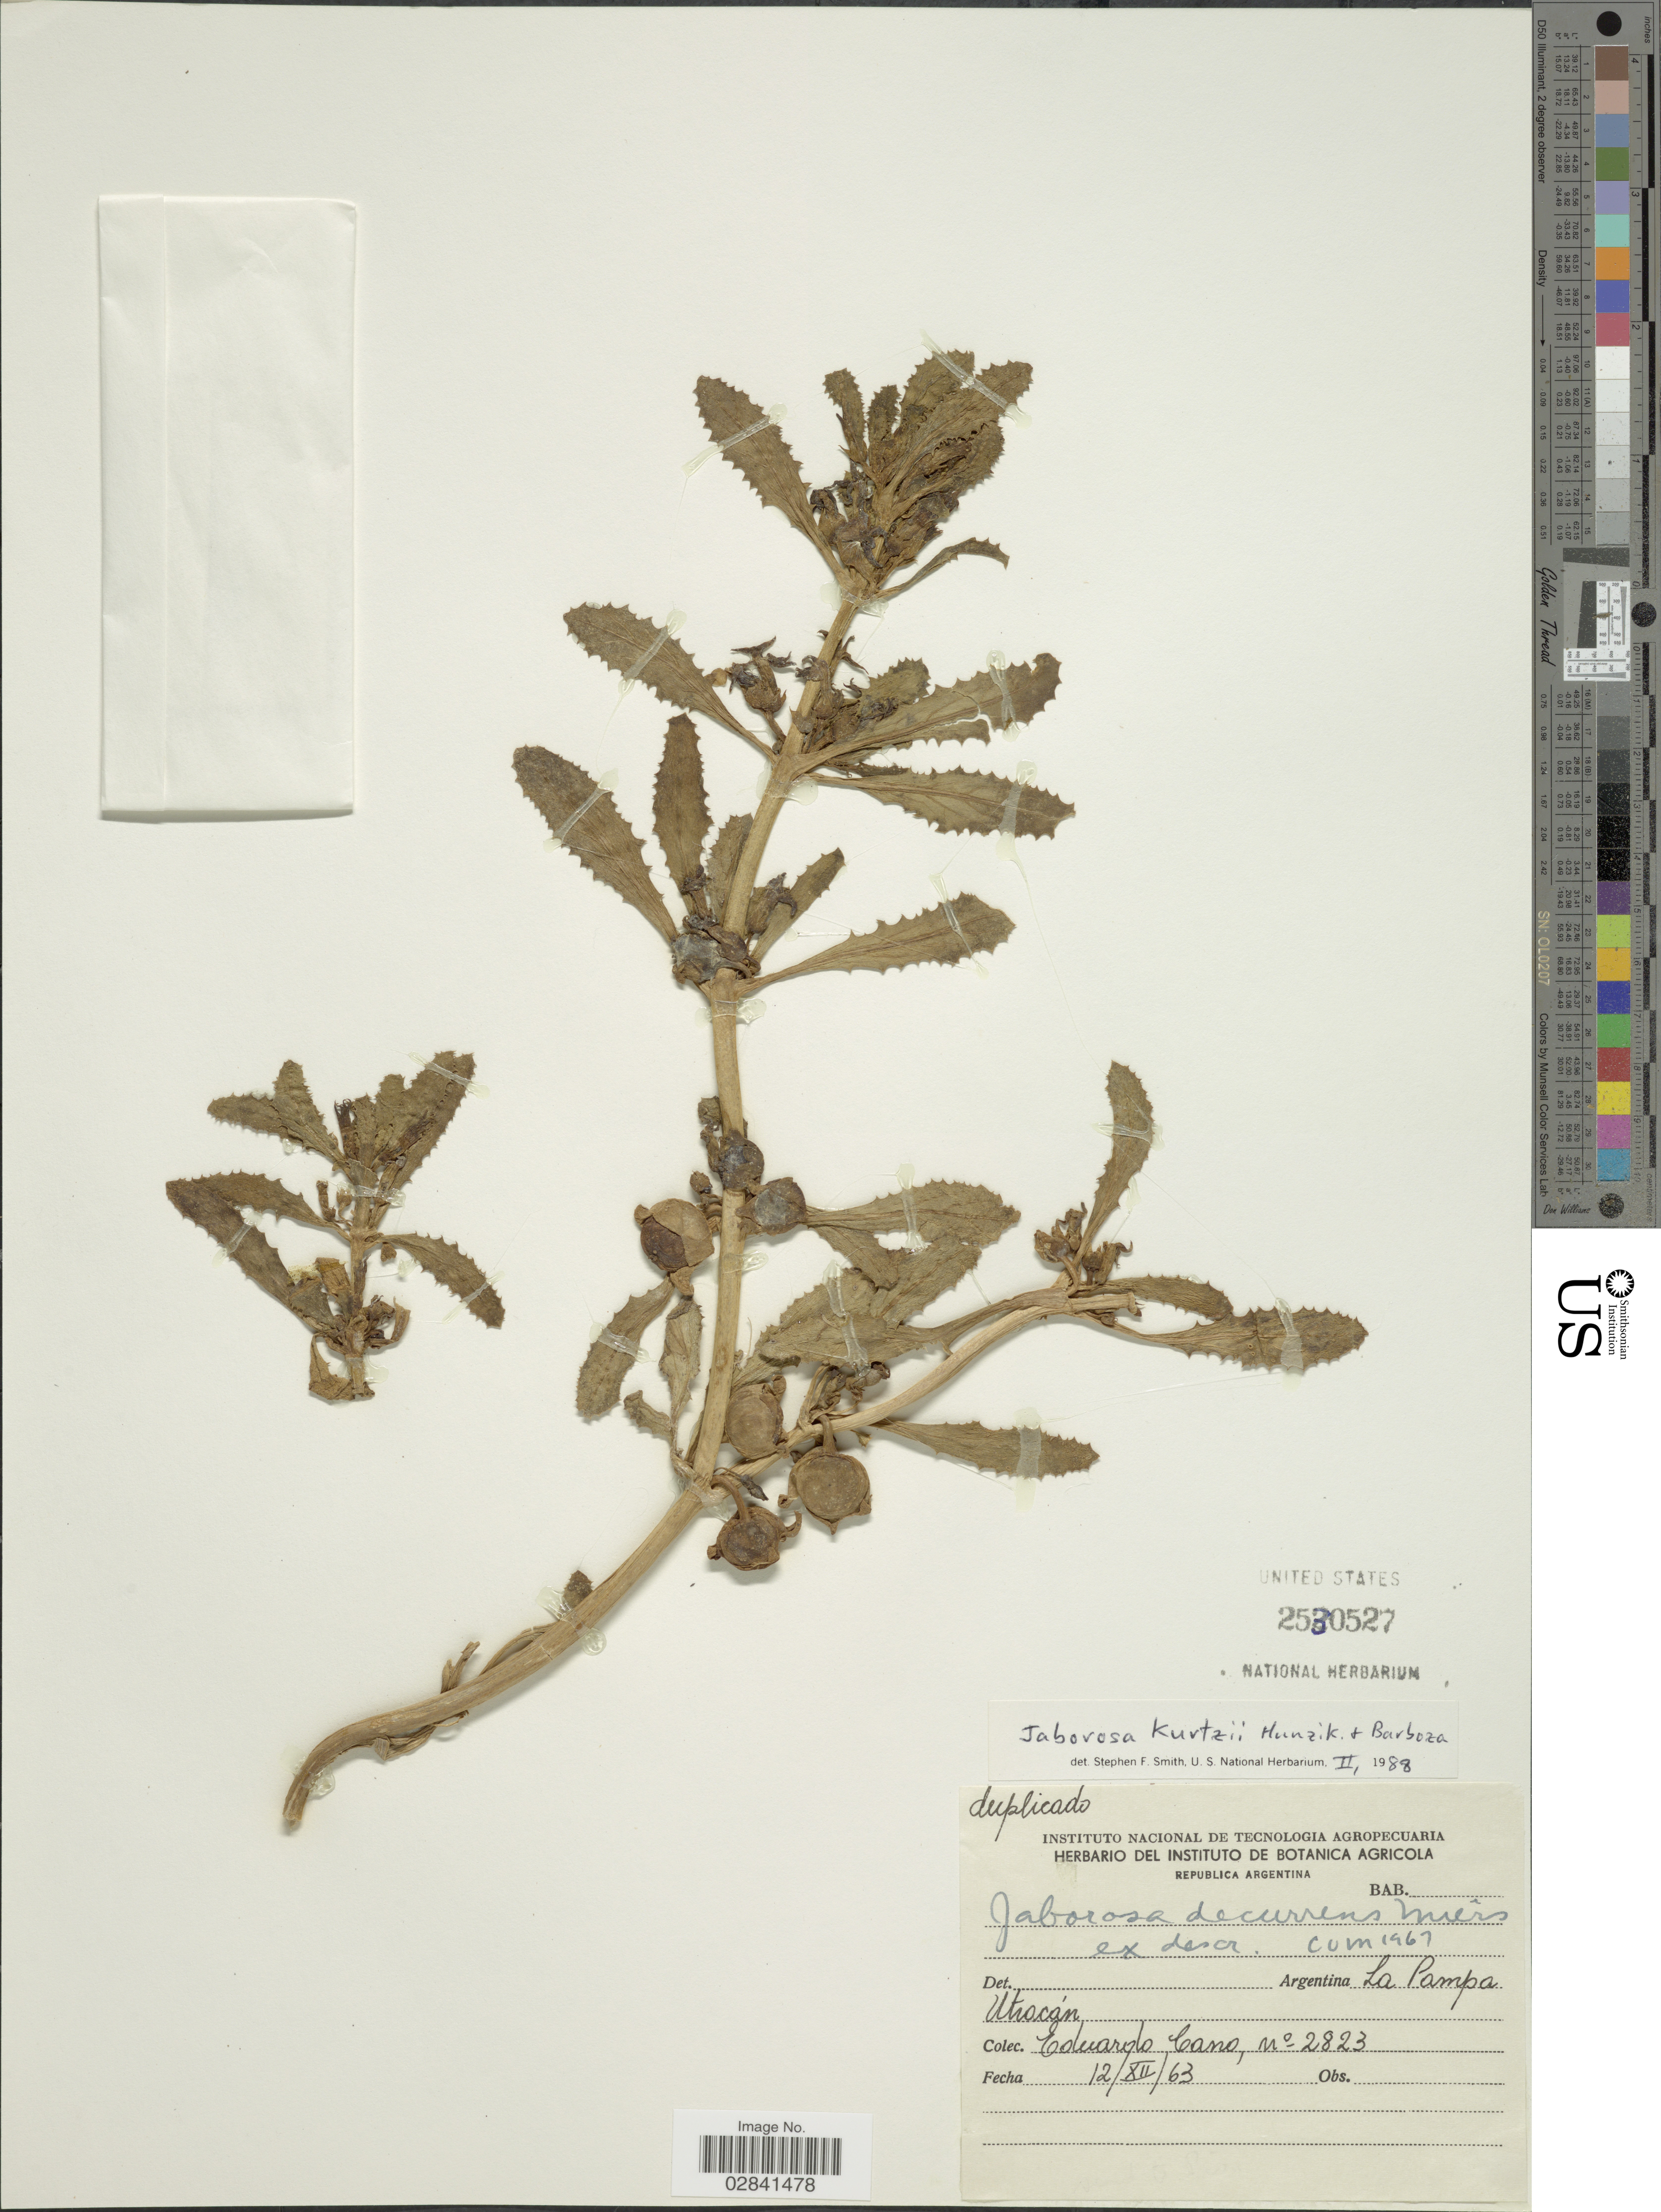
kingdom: Plantae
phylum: Tracheophyta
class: Magnoliopsida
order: Solanales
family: Solanaceae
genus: Jaborosa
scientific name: Jaborosa kurtzii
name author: Hunz. & Barboza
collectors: E. Cano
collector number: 2823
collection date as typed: Transcribed d/m/y: 12/12/63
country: Argentina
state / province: La Pampa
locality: La Pampa. Utracán.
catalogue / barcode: US 2530527